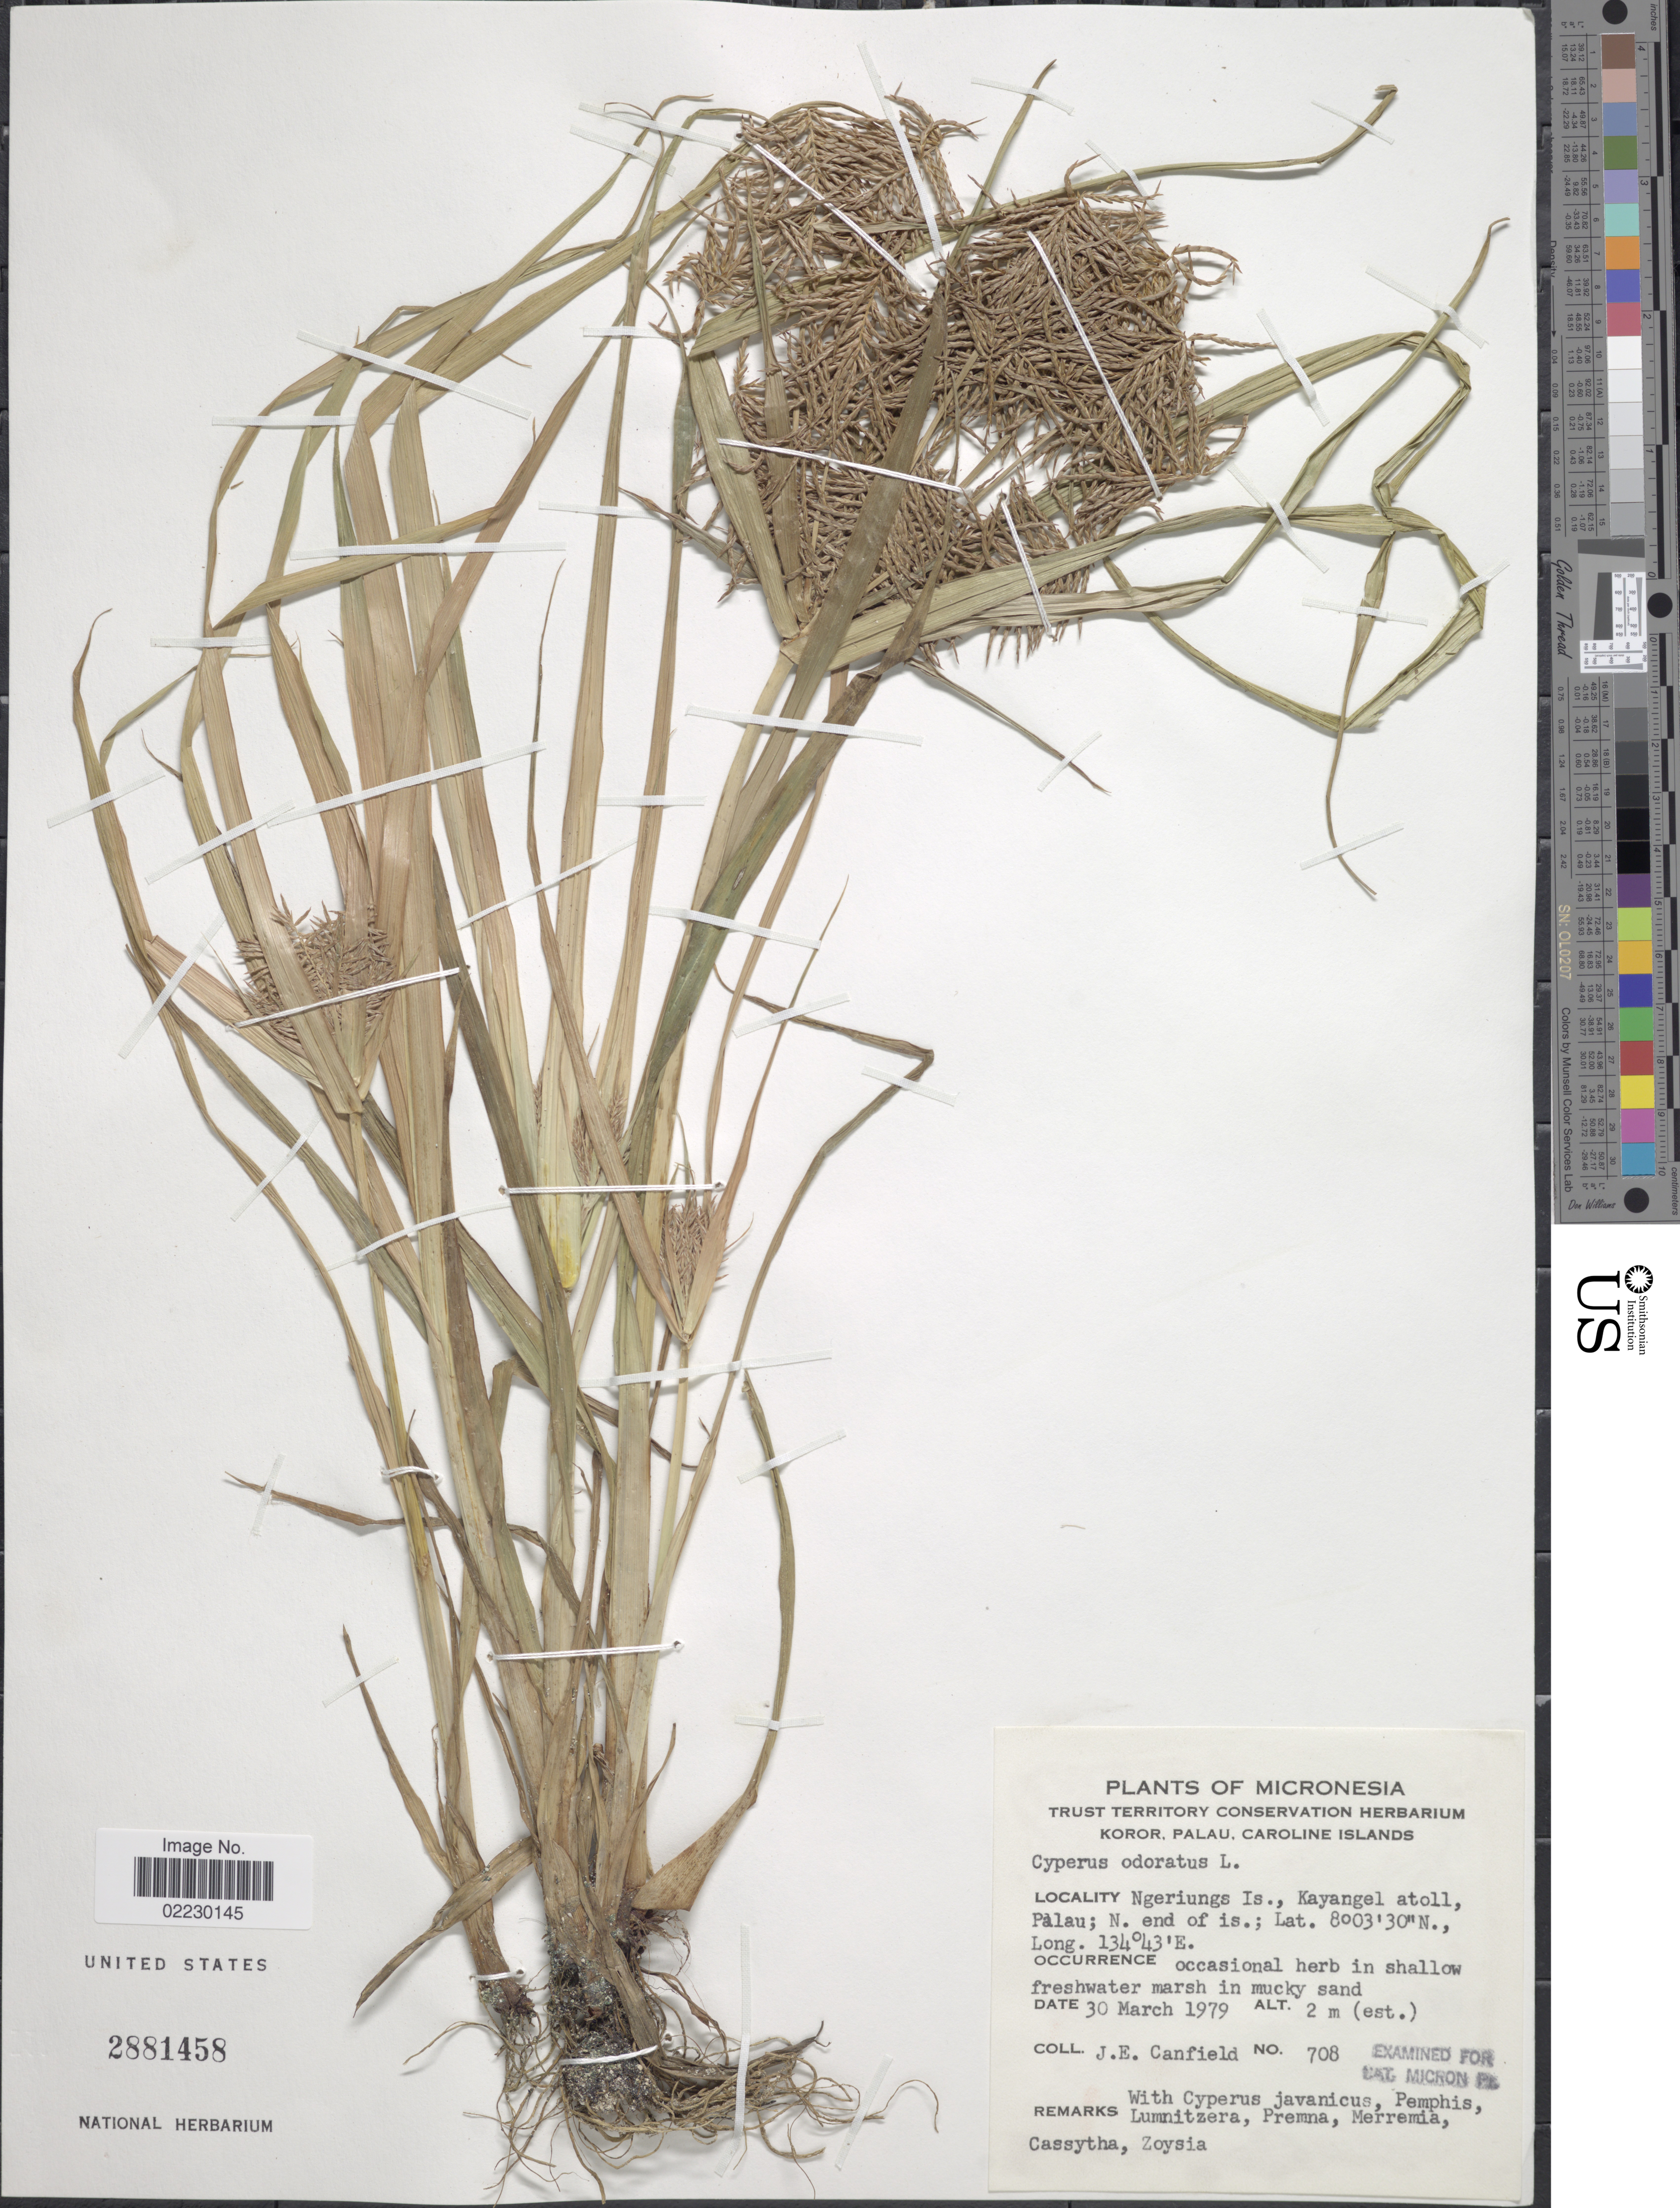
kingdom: Plantae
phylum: Tracheophyta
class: Liliopsida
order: Poales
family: Cyperaceae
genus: Cyperus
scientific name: Cyperus odoratus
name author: L.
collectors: J. E. Canfield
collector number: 708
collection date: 1979-03-30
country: Palau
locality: Micronesia, Ngeriungs Is., Kayangel atoll, Palau, N end of is.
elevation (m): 2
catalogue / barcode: US 2881458